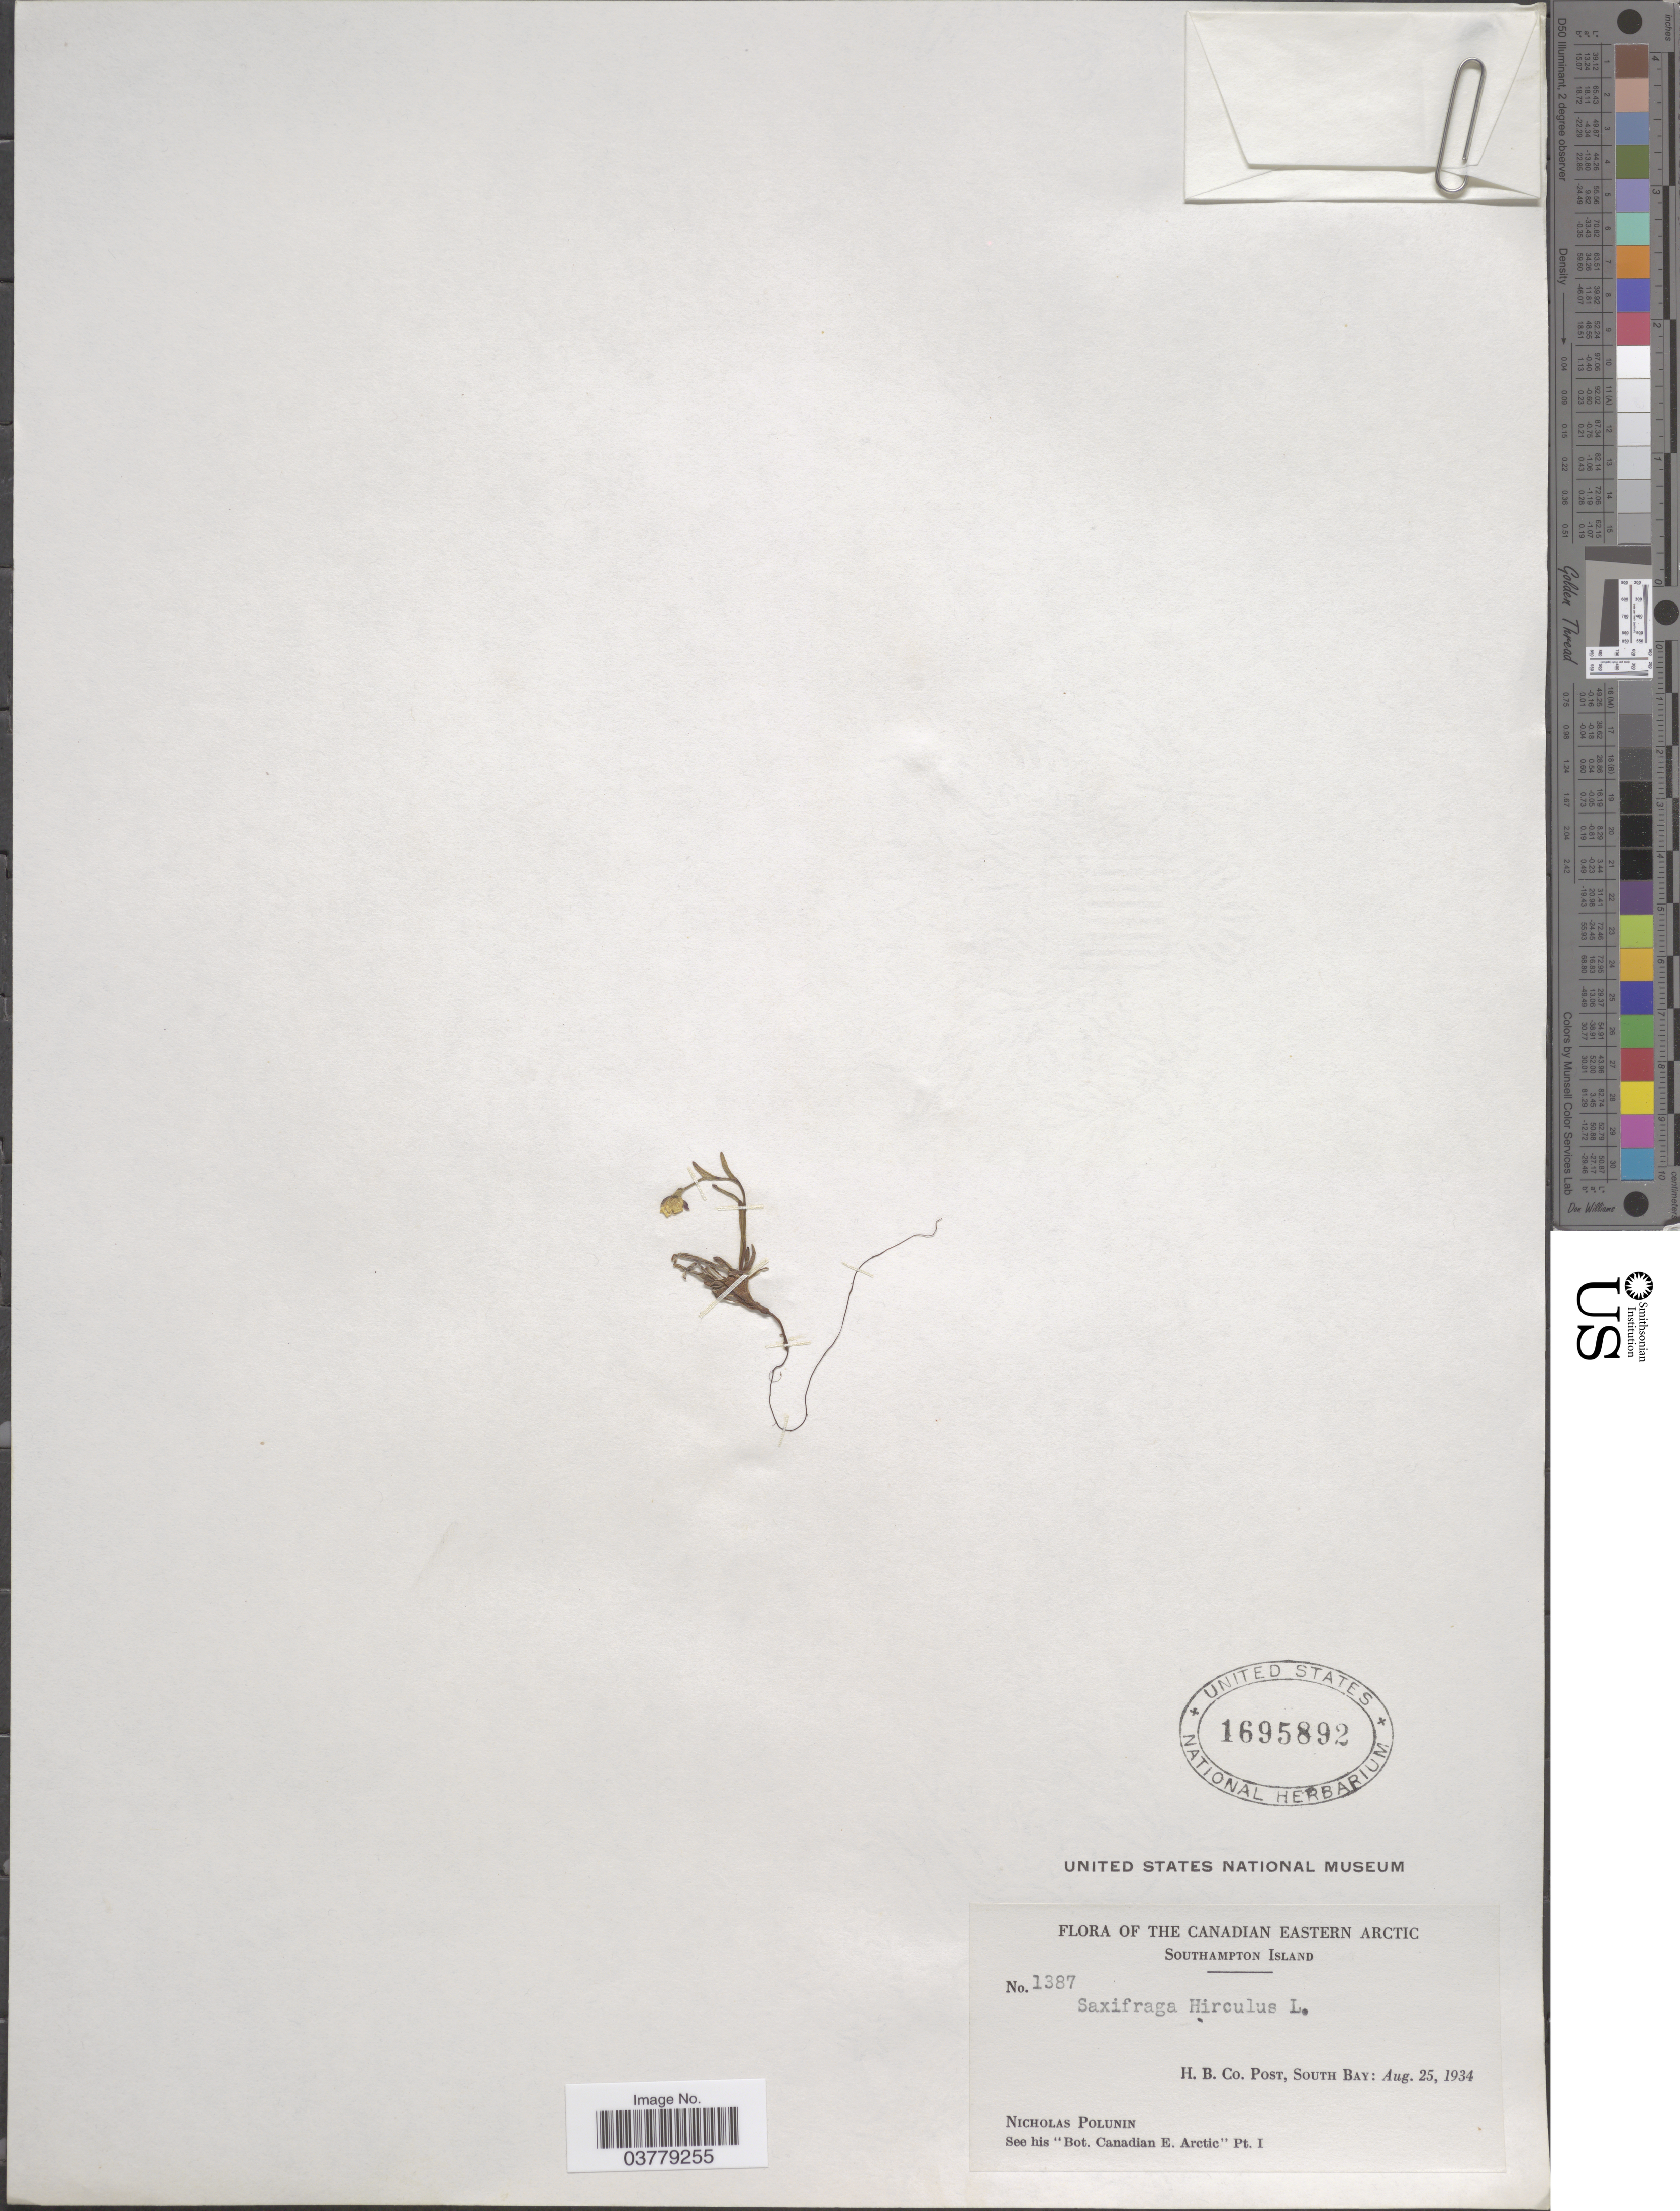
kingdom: Plantae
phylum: Tracheophyta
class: Magnoliopsida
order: Saxifragales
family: Saxifragaceae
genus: Saxifraga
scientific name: Saxifraga hirculus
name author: L.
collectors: N. V. Polunin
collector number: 1387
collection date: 1934-08-25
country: Canada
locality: The Canadian Eastern Arctic. Southampton Island. H. B. Co. Post, South Bay.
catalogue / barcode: US 1695892